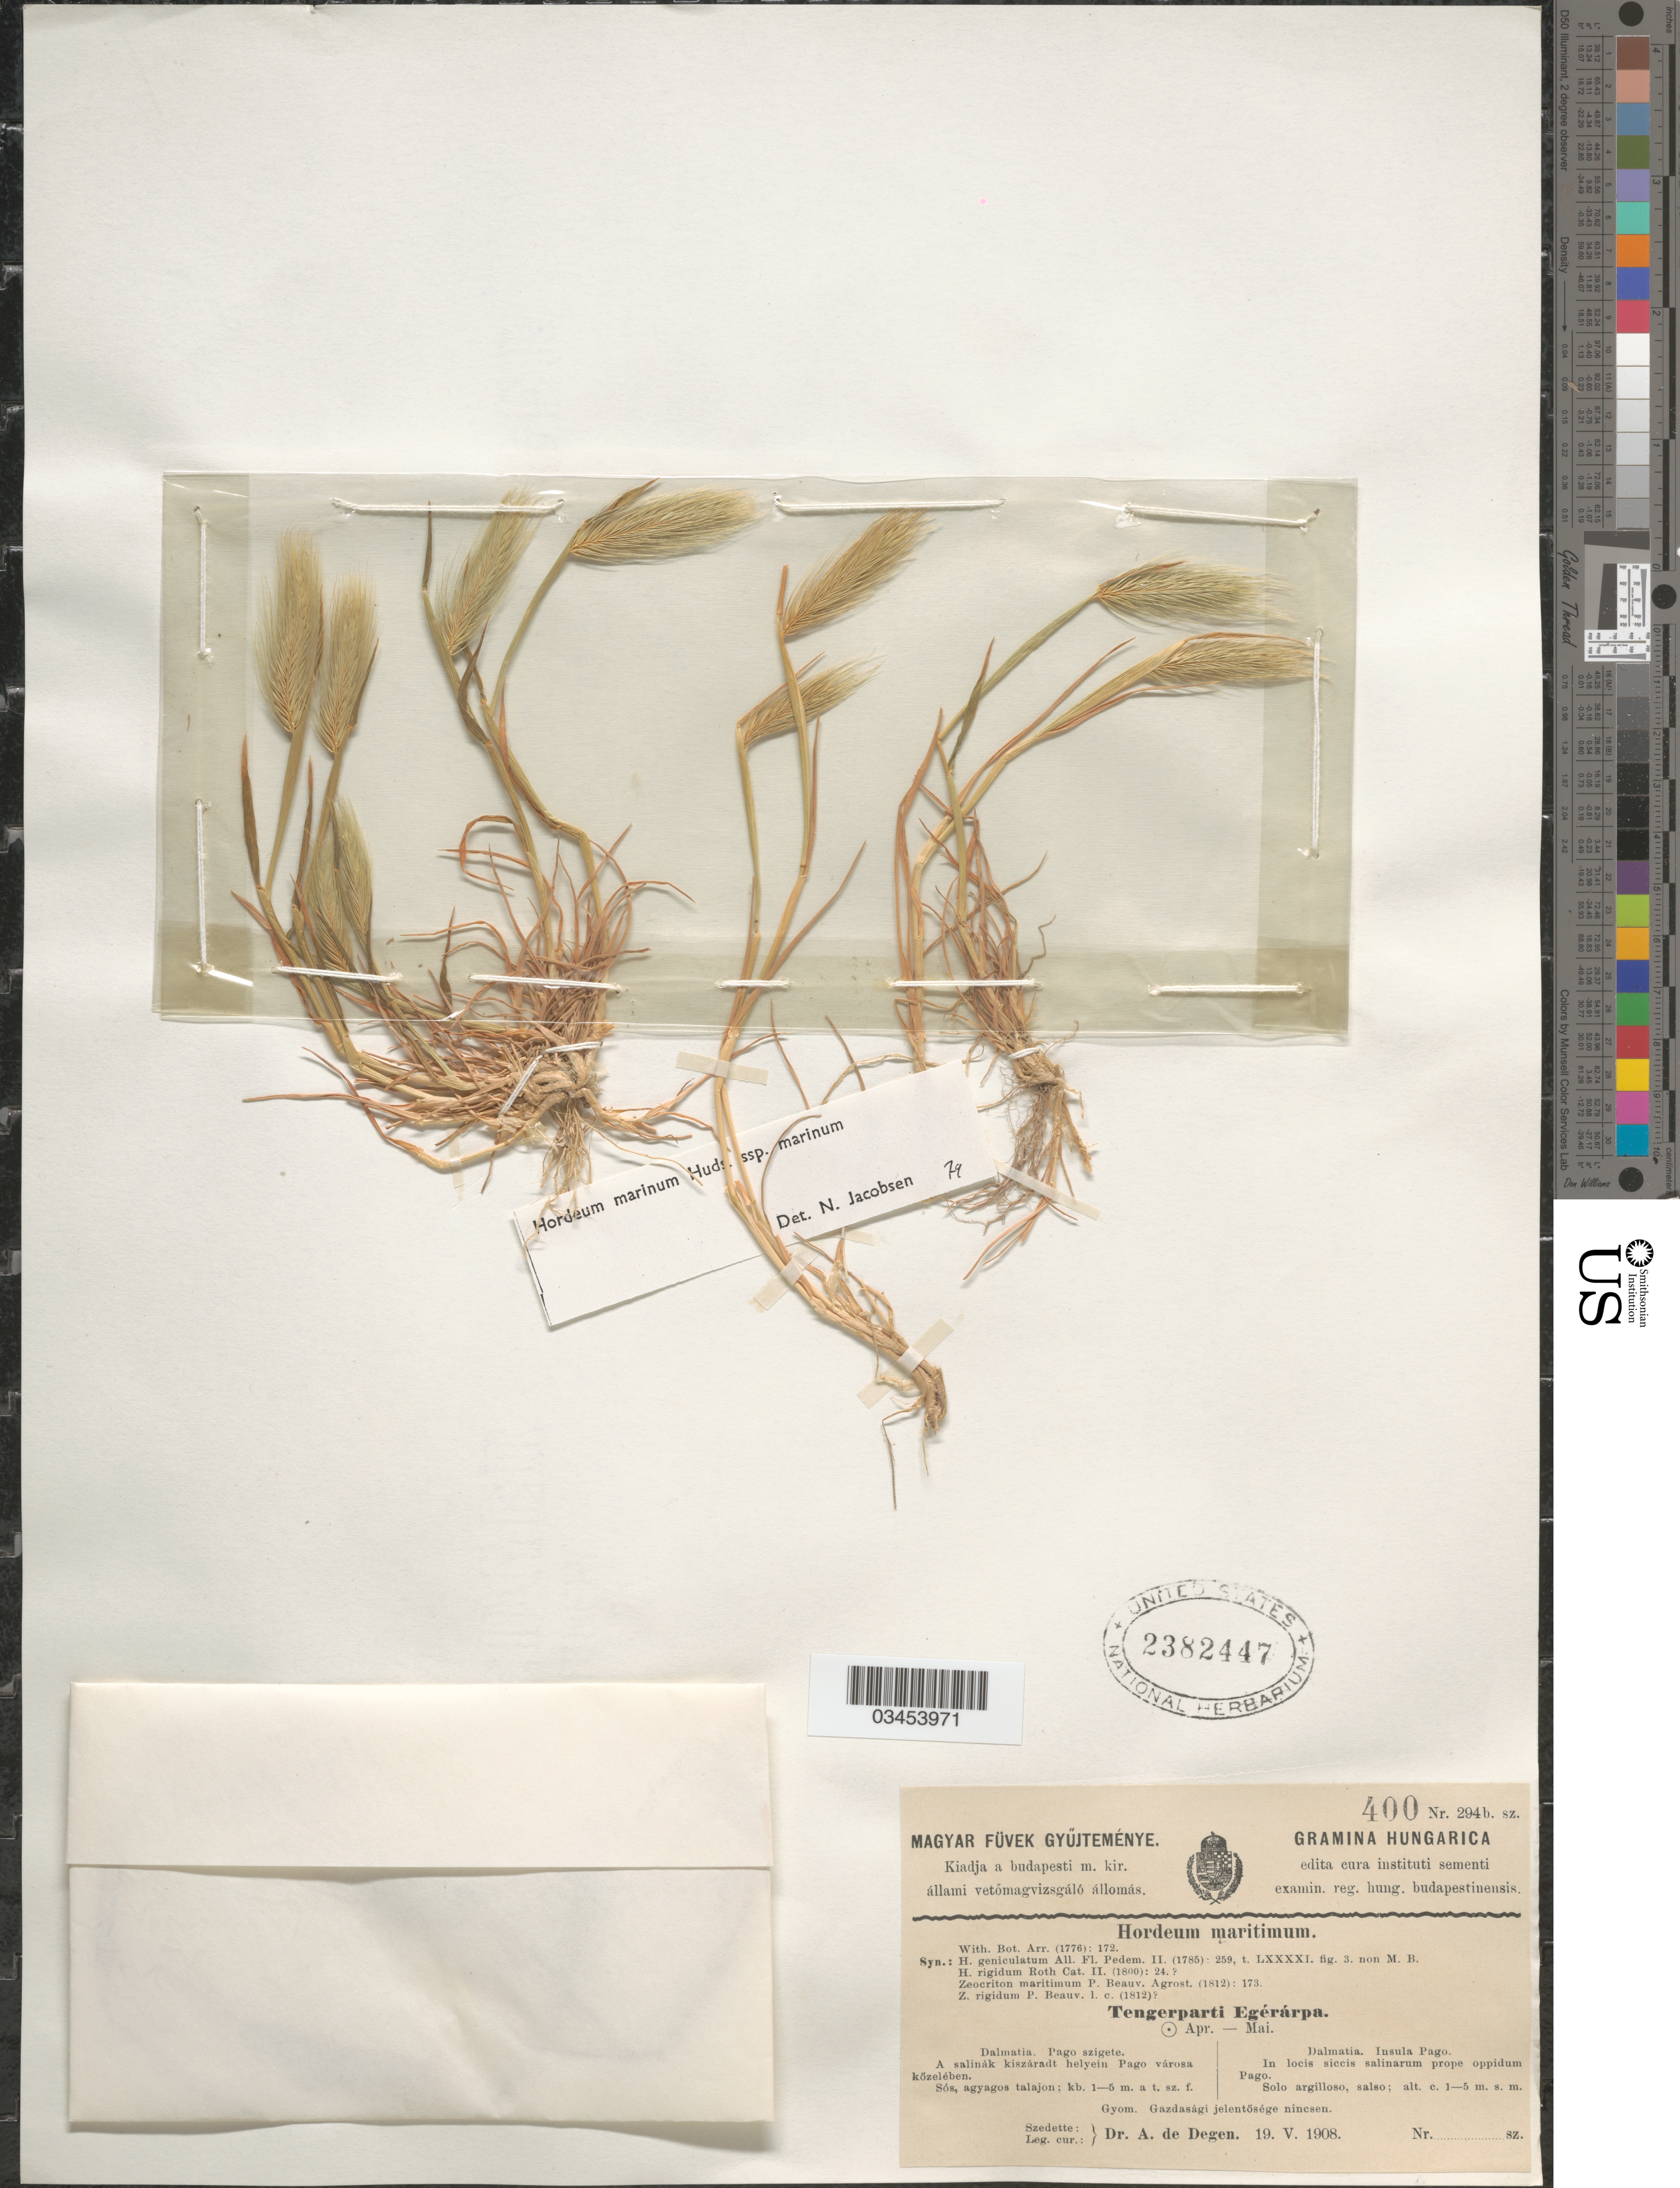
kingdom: Plantae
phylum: Tracheophyta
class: Liliopsida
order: Poales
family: Poaceae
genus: Hordeum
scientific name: Hordeum marinum subsp. marinum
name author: Huds.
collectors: A. Degen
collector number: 400/294b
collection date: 1908-05-19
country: Croatia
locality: Dalmatia. Insula Pago. In locis siccis salinarum prope oppidum Pago. Solo argilloso, salso.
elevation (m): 1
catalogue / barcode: US 2382447